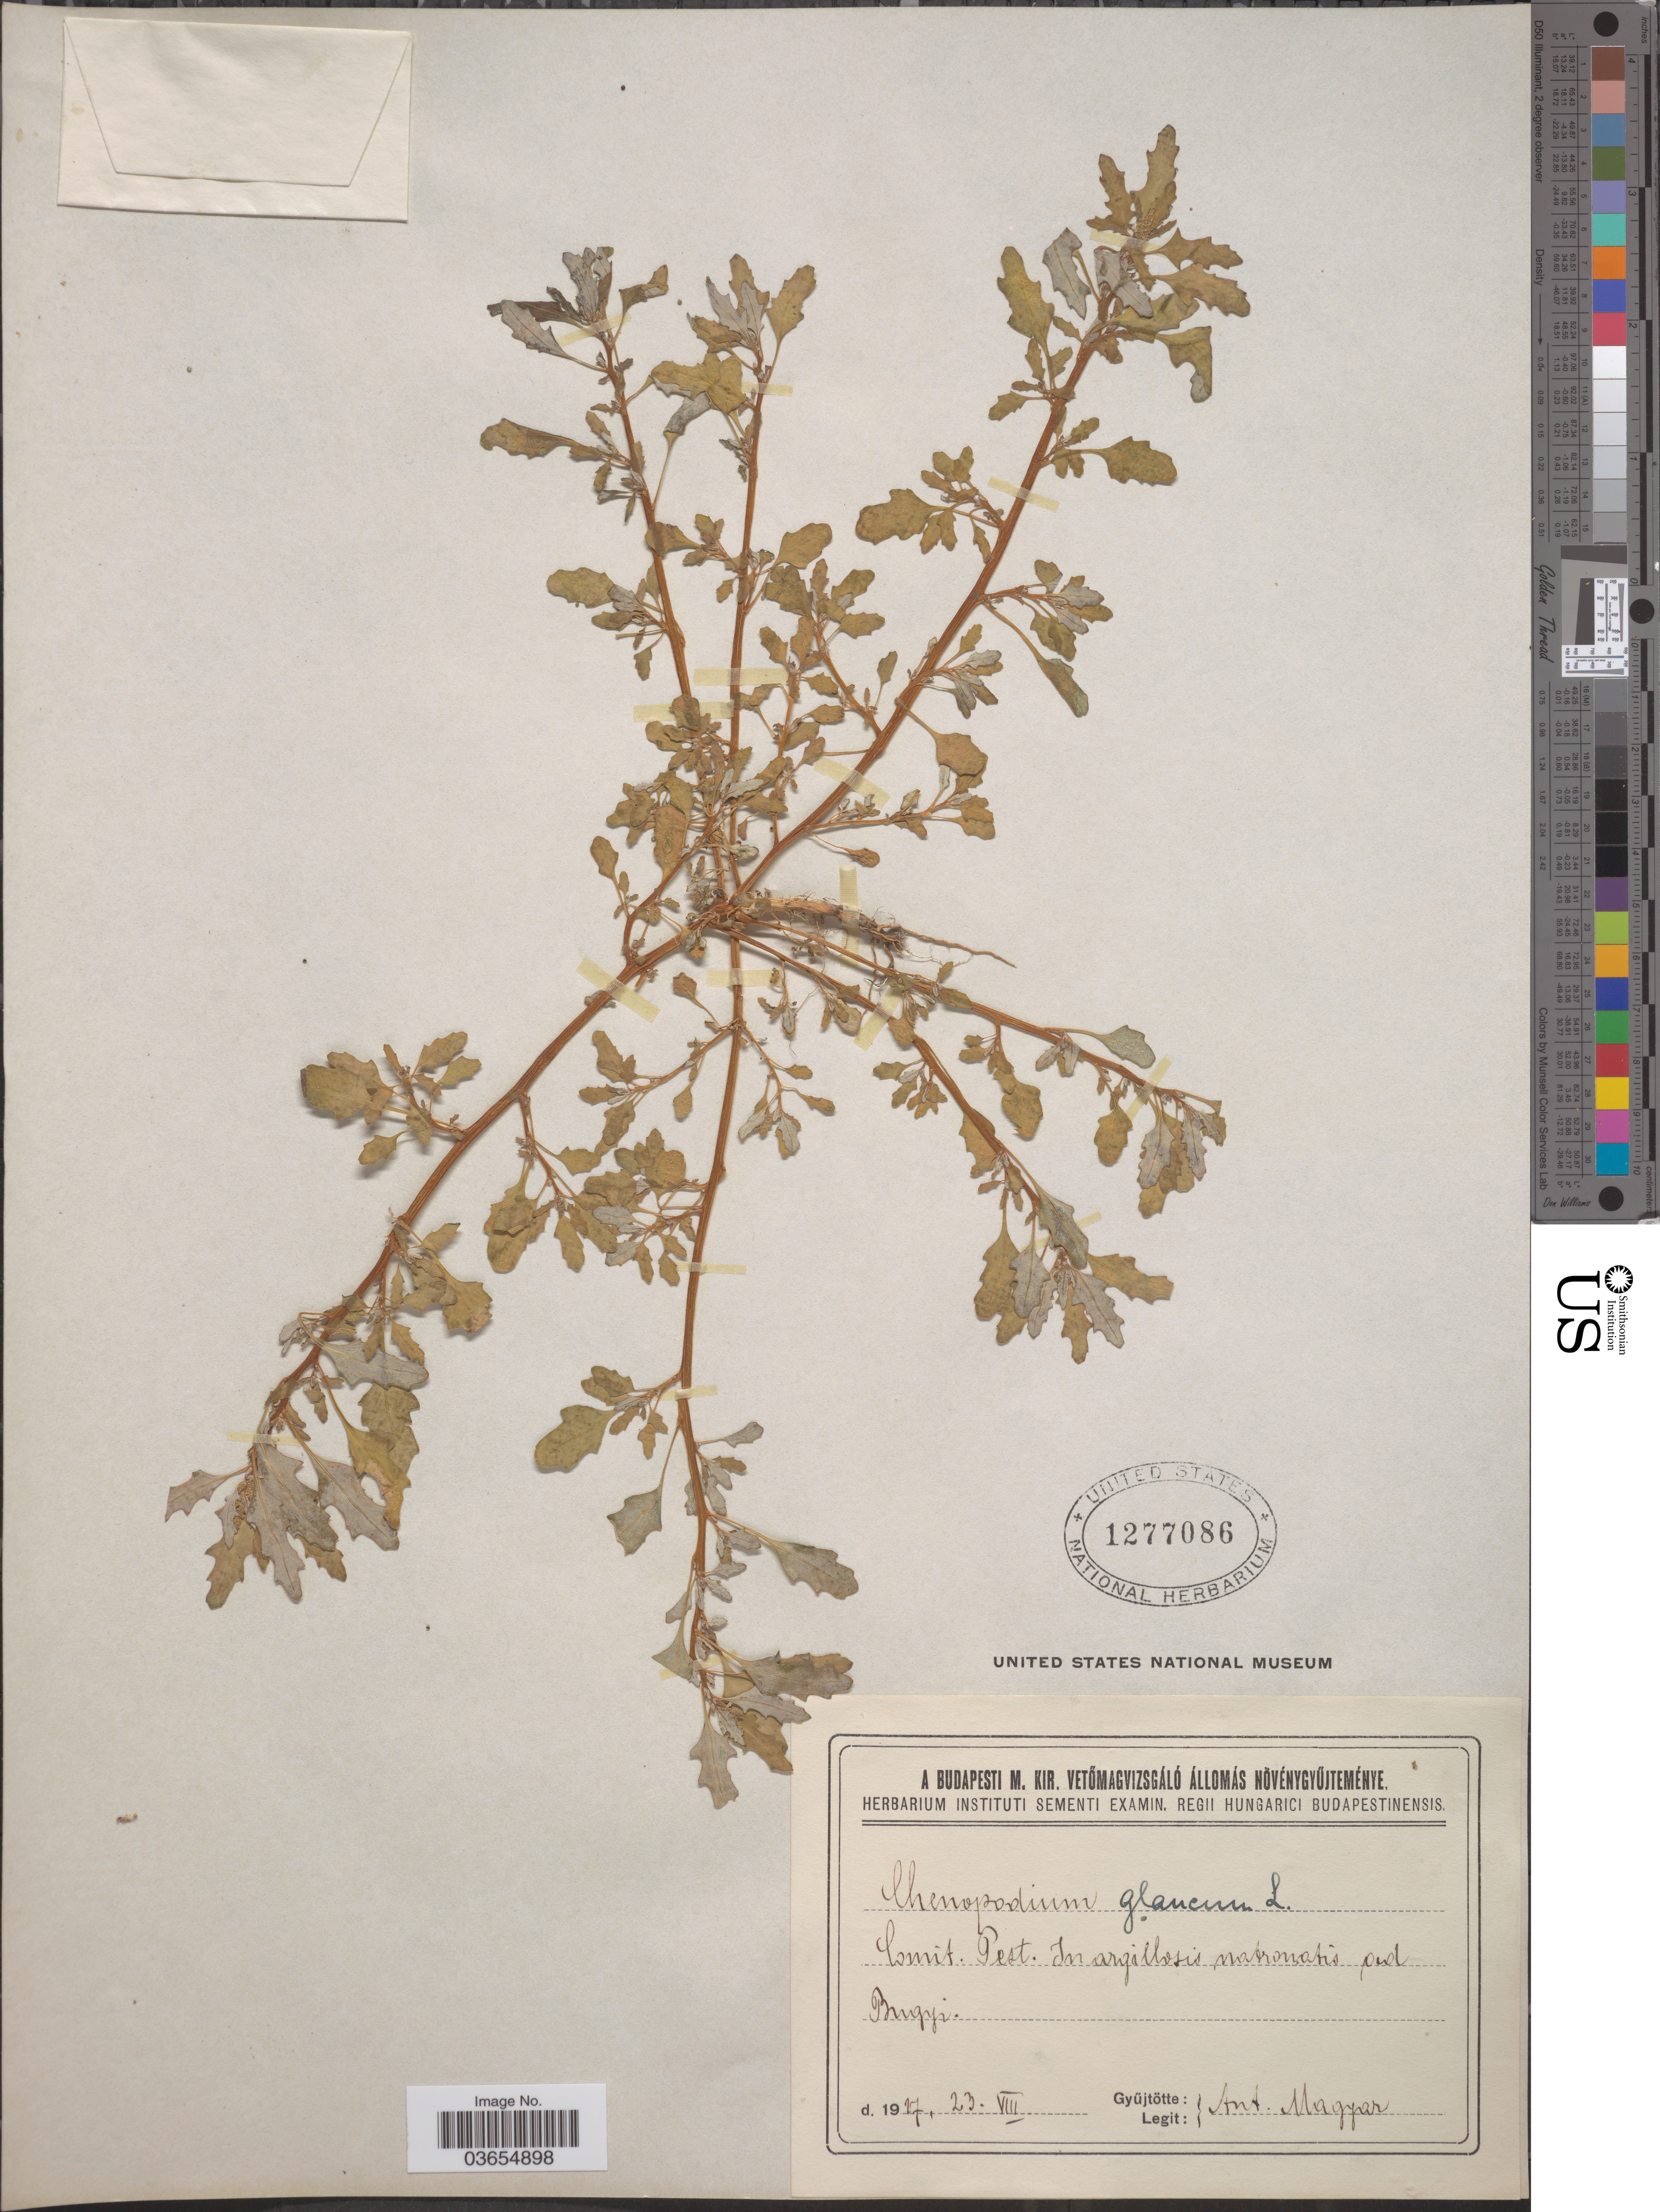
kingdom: Plantae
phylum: Tracheophyta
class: Magnoliopsida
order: Caryophyllales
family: Amaranthaceae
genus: Chenopodium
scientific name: Chenopodium glaucum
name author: L.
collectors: A. Magyar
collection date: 1927-08-23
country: Hungary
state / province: Budapest, Capital District of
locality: Comit. Pest. In argillosis natronatis and Bugyi.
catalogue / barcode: US 1277086